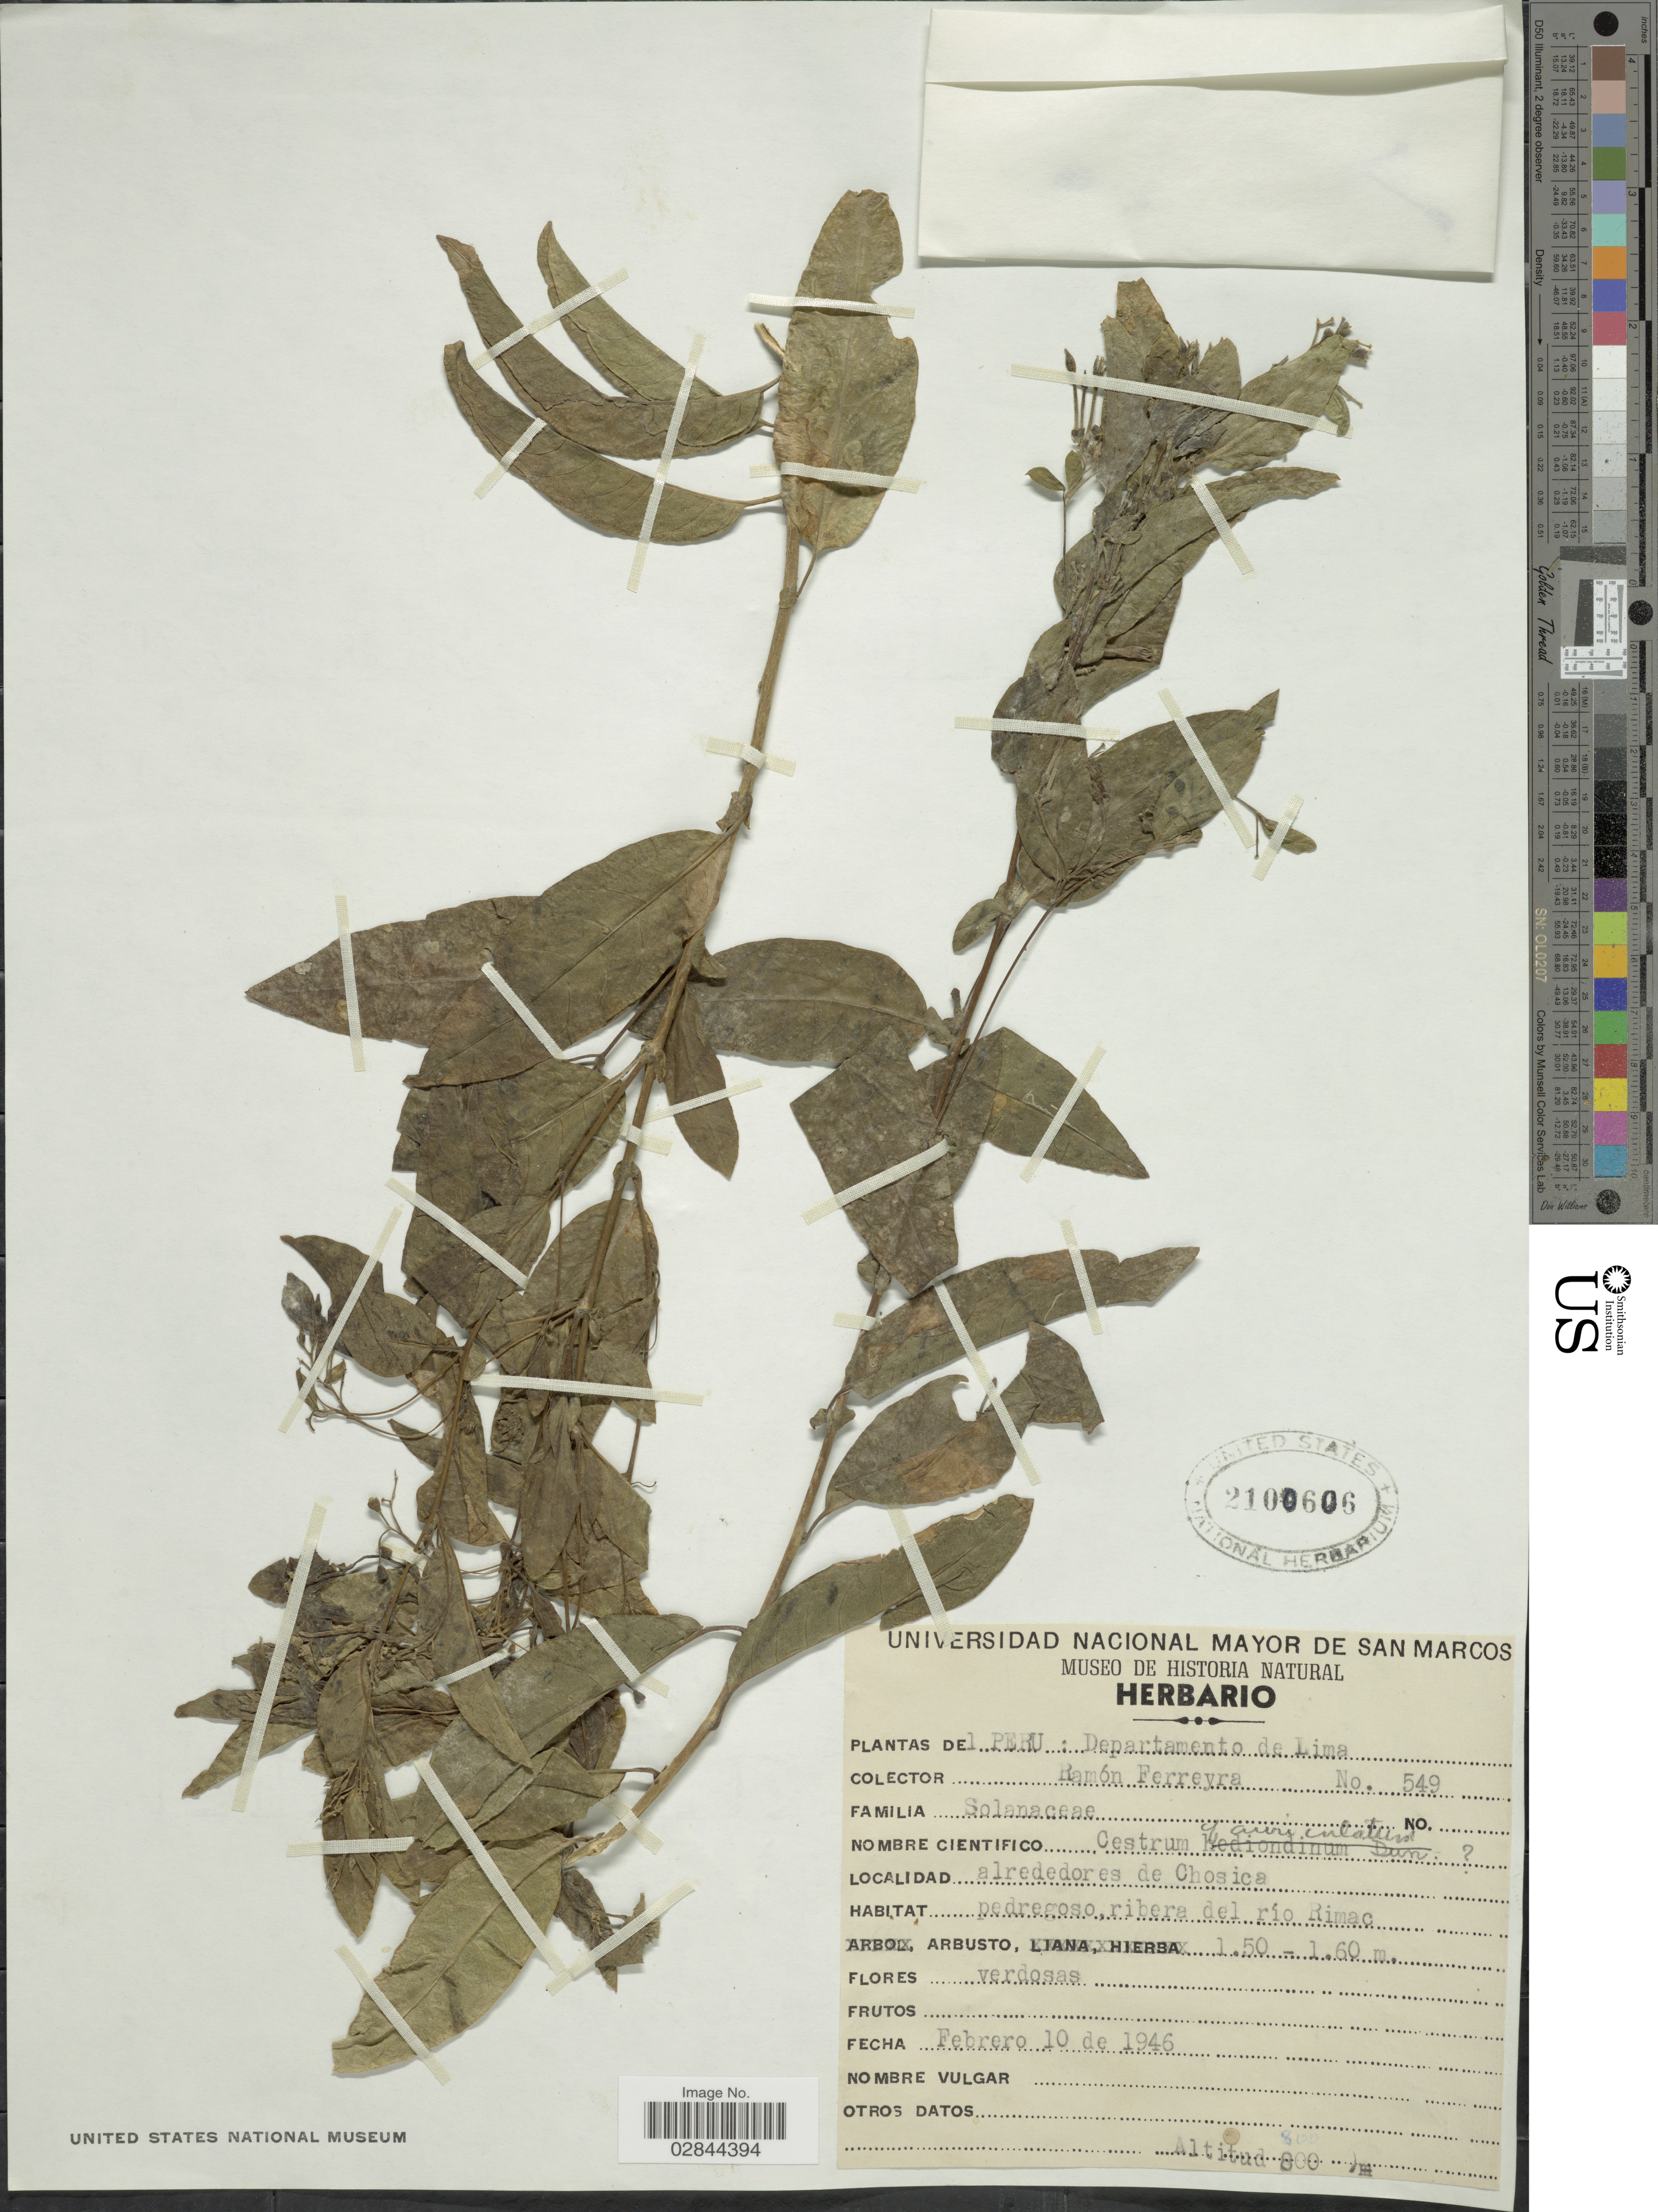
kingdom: Plantae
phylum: Tracheophyta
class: Magnoliopsida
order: Solanales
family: Solanaceae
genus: Cestrum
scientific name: Cestrum auriculatum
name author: L'Hér.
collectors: R. A. Ferreyra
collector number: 549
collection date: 1946-02-10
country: Peru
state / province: Lima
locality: Departamento de Lima, alrededores de Chosica.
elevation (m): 800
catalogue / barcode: US 2100606